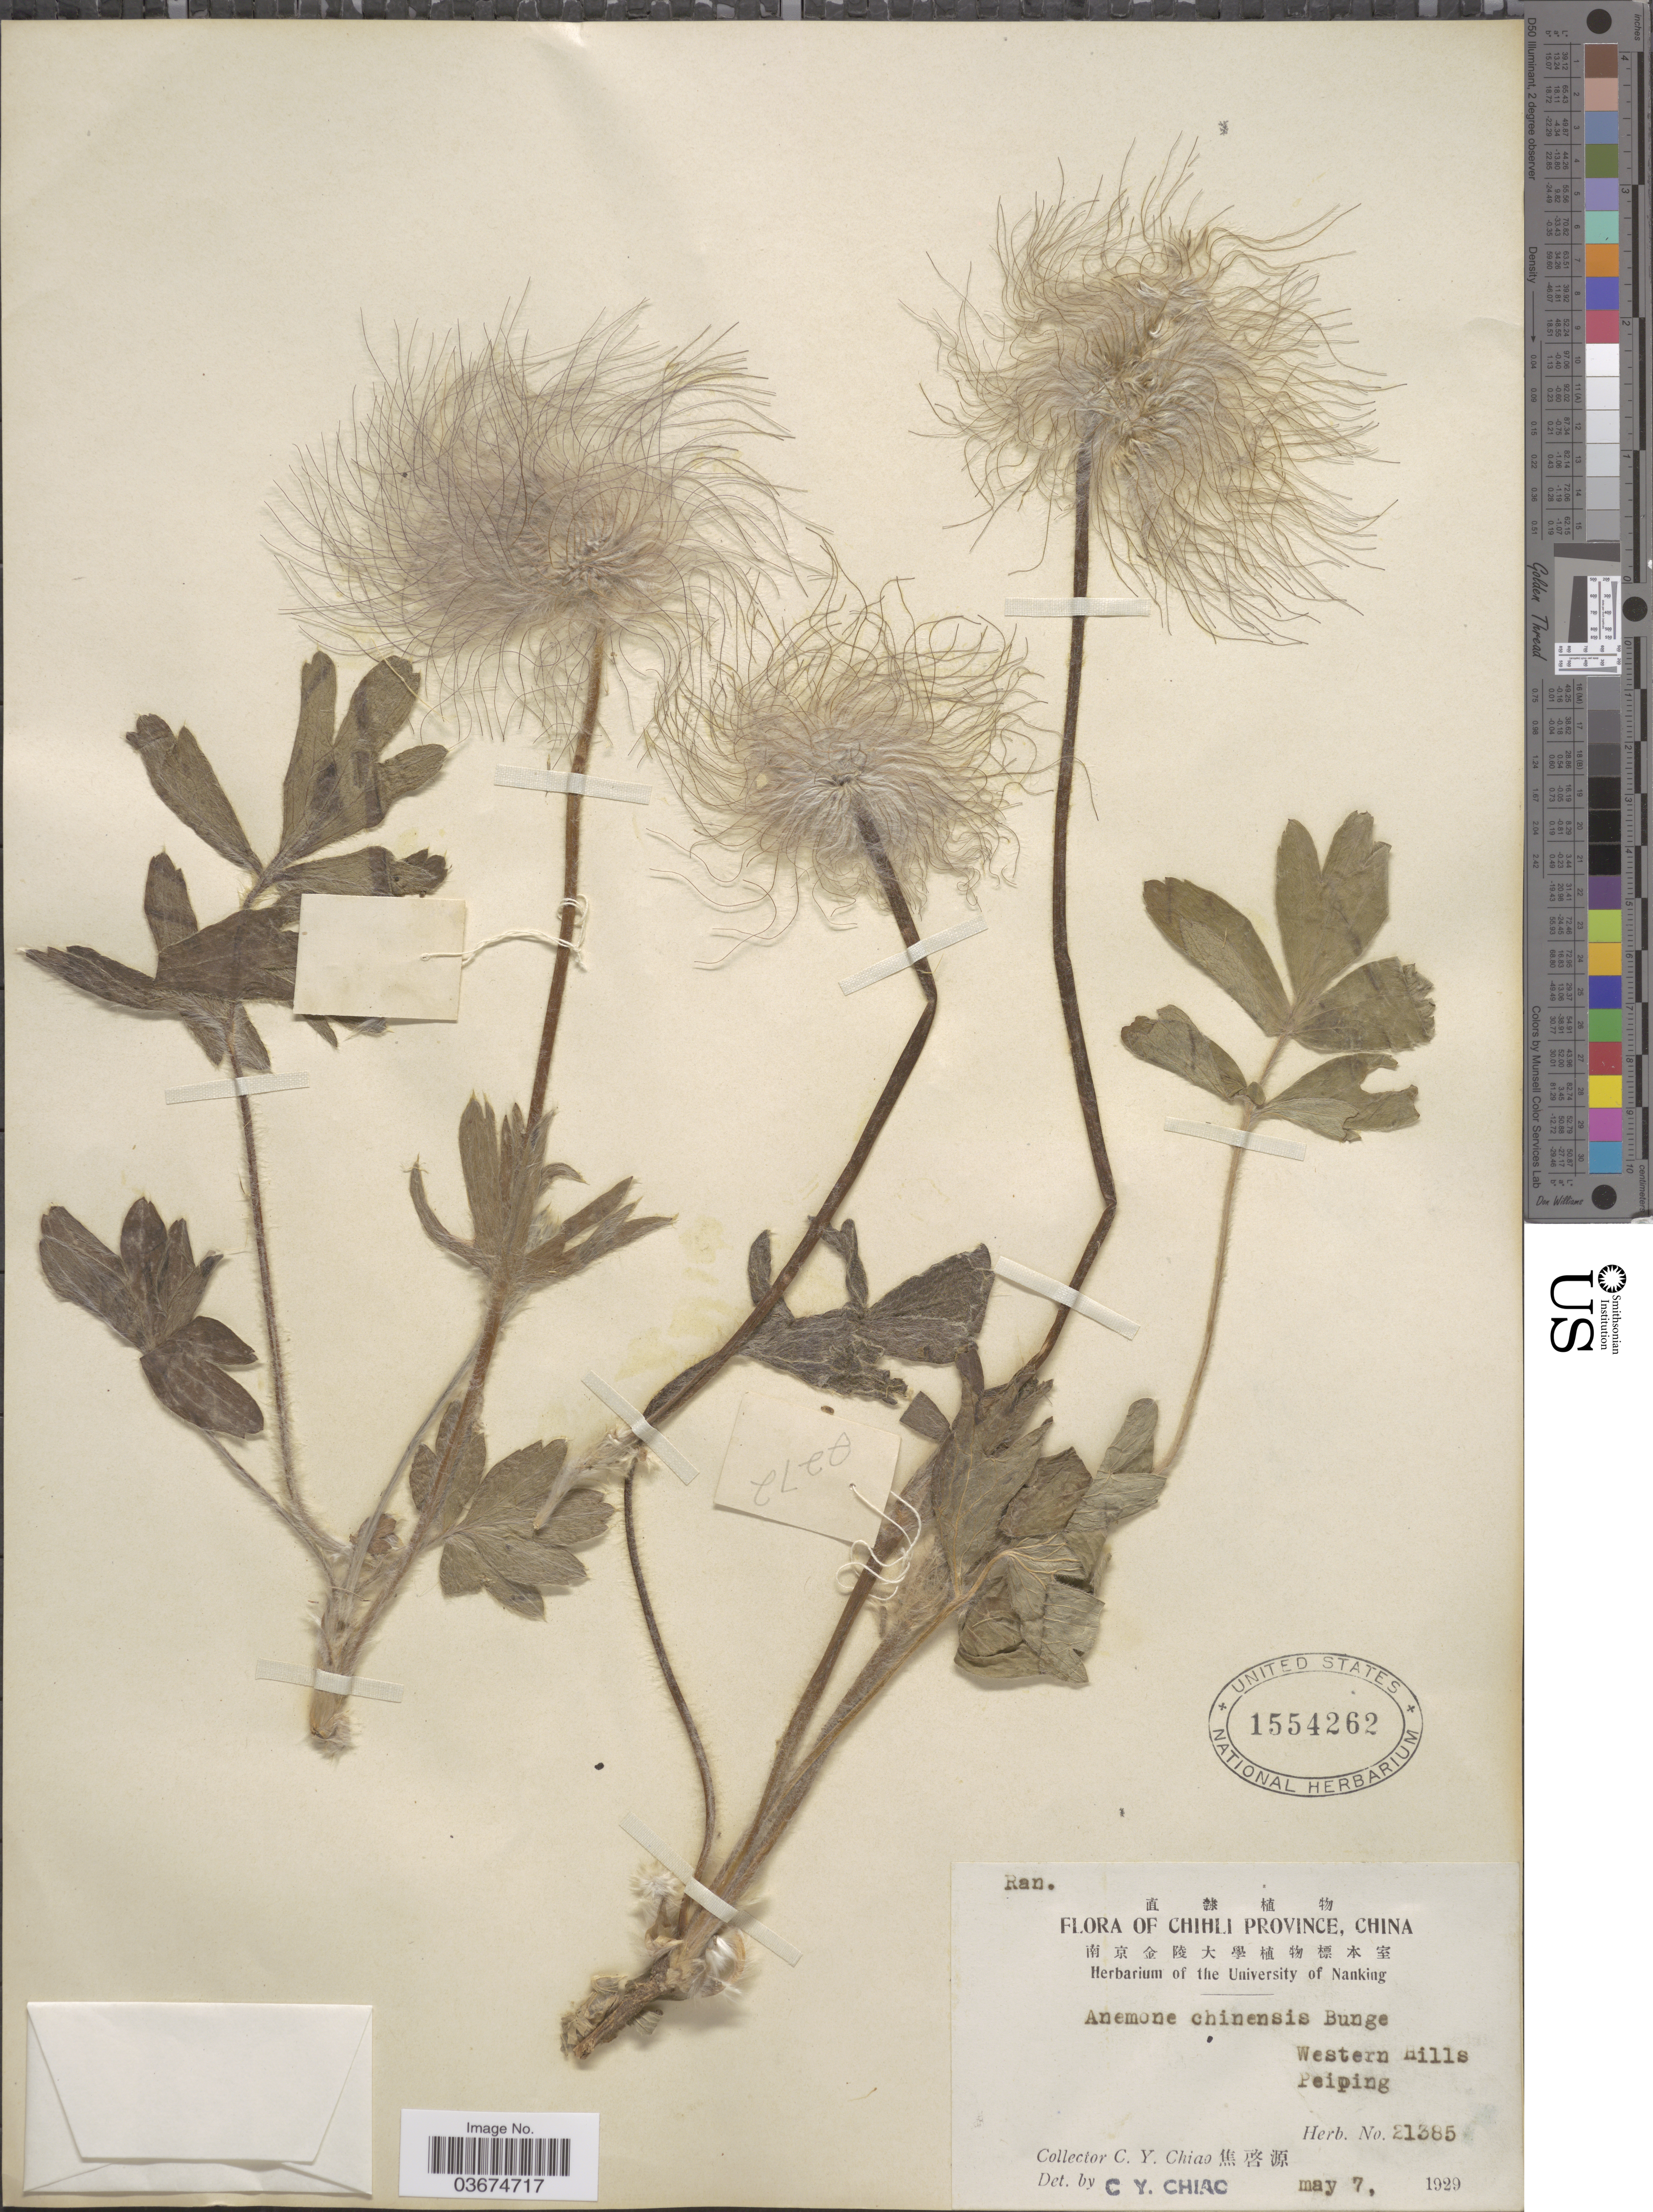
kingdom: Plantae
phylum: Tracheophyta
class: Magnoliopsida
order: Ranunculales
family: Ranunculaceae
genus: Pulsatilla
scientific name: Pulsatilla chinensis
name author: (Bunge) Regel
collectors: C. Y. Chiao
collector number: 21385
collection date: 1929-05-07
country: China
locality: Chihli Province. Western Hills Peiping.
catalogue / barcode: US 1554262